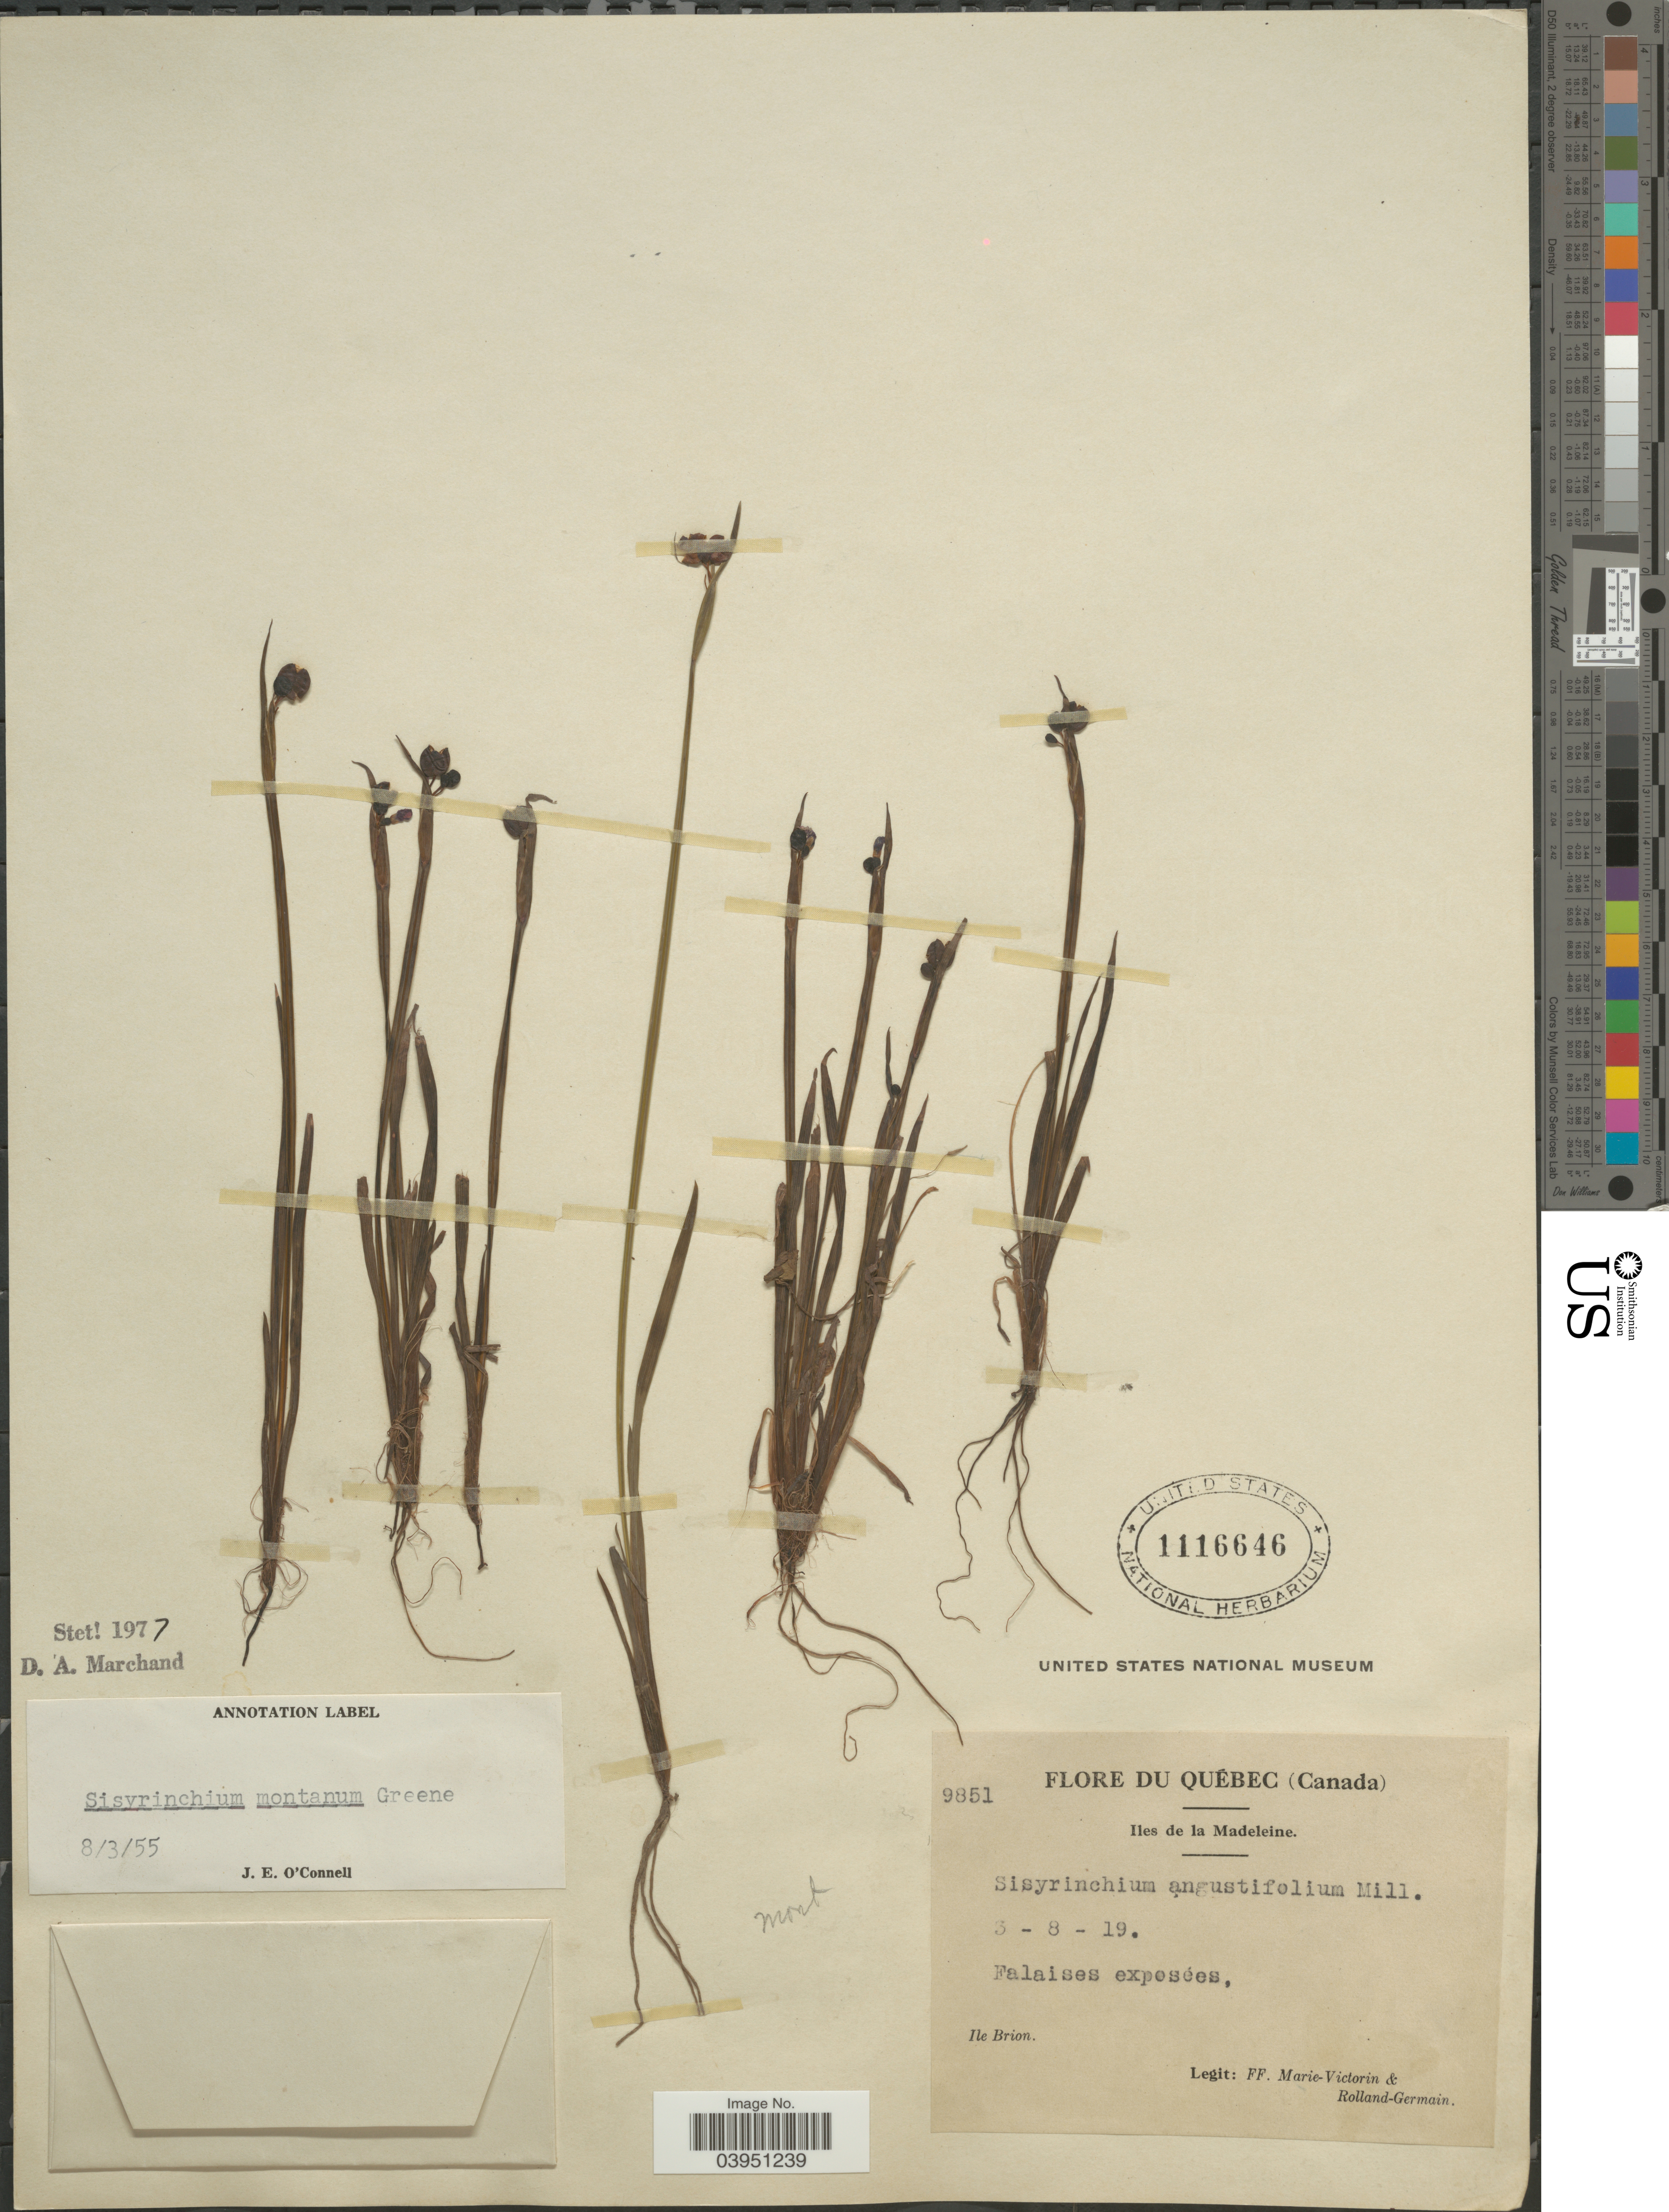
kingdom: Plantae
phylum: Tracheophyta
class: Liliopsida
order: Asparagales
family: Iridaceae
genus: Sisyrinchium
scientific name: Sisyrinchium montanum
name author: Greene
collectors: F. Marie-Victorin & Rolland-Germain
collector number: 9851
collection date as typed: Transcribed d/m/y: 3/8/19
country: Canada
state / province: Quebec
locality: Iles de la Madeleine. Falaises exposées. Ile Brion.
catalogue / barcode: US 1116646